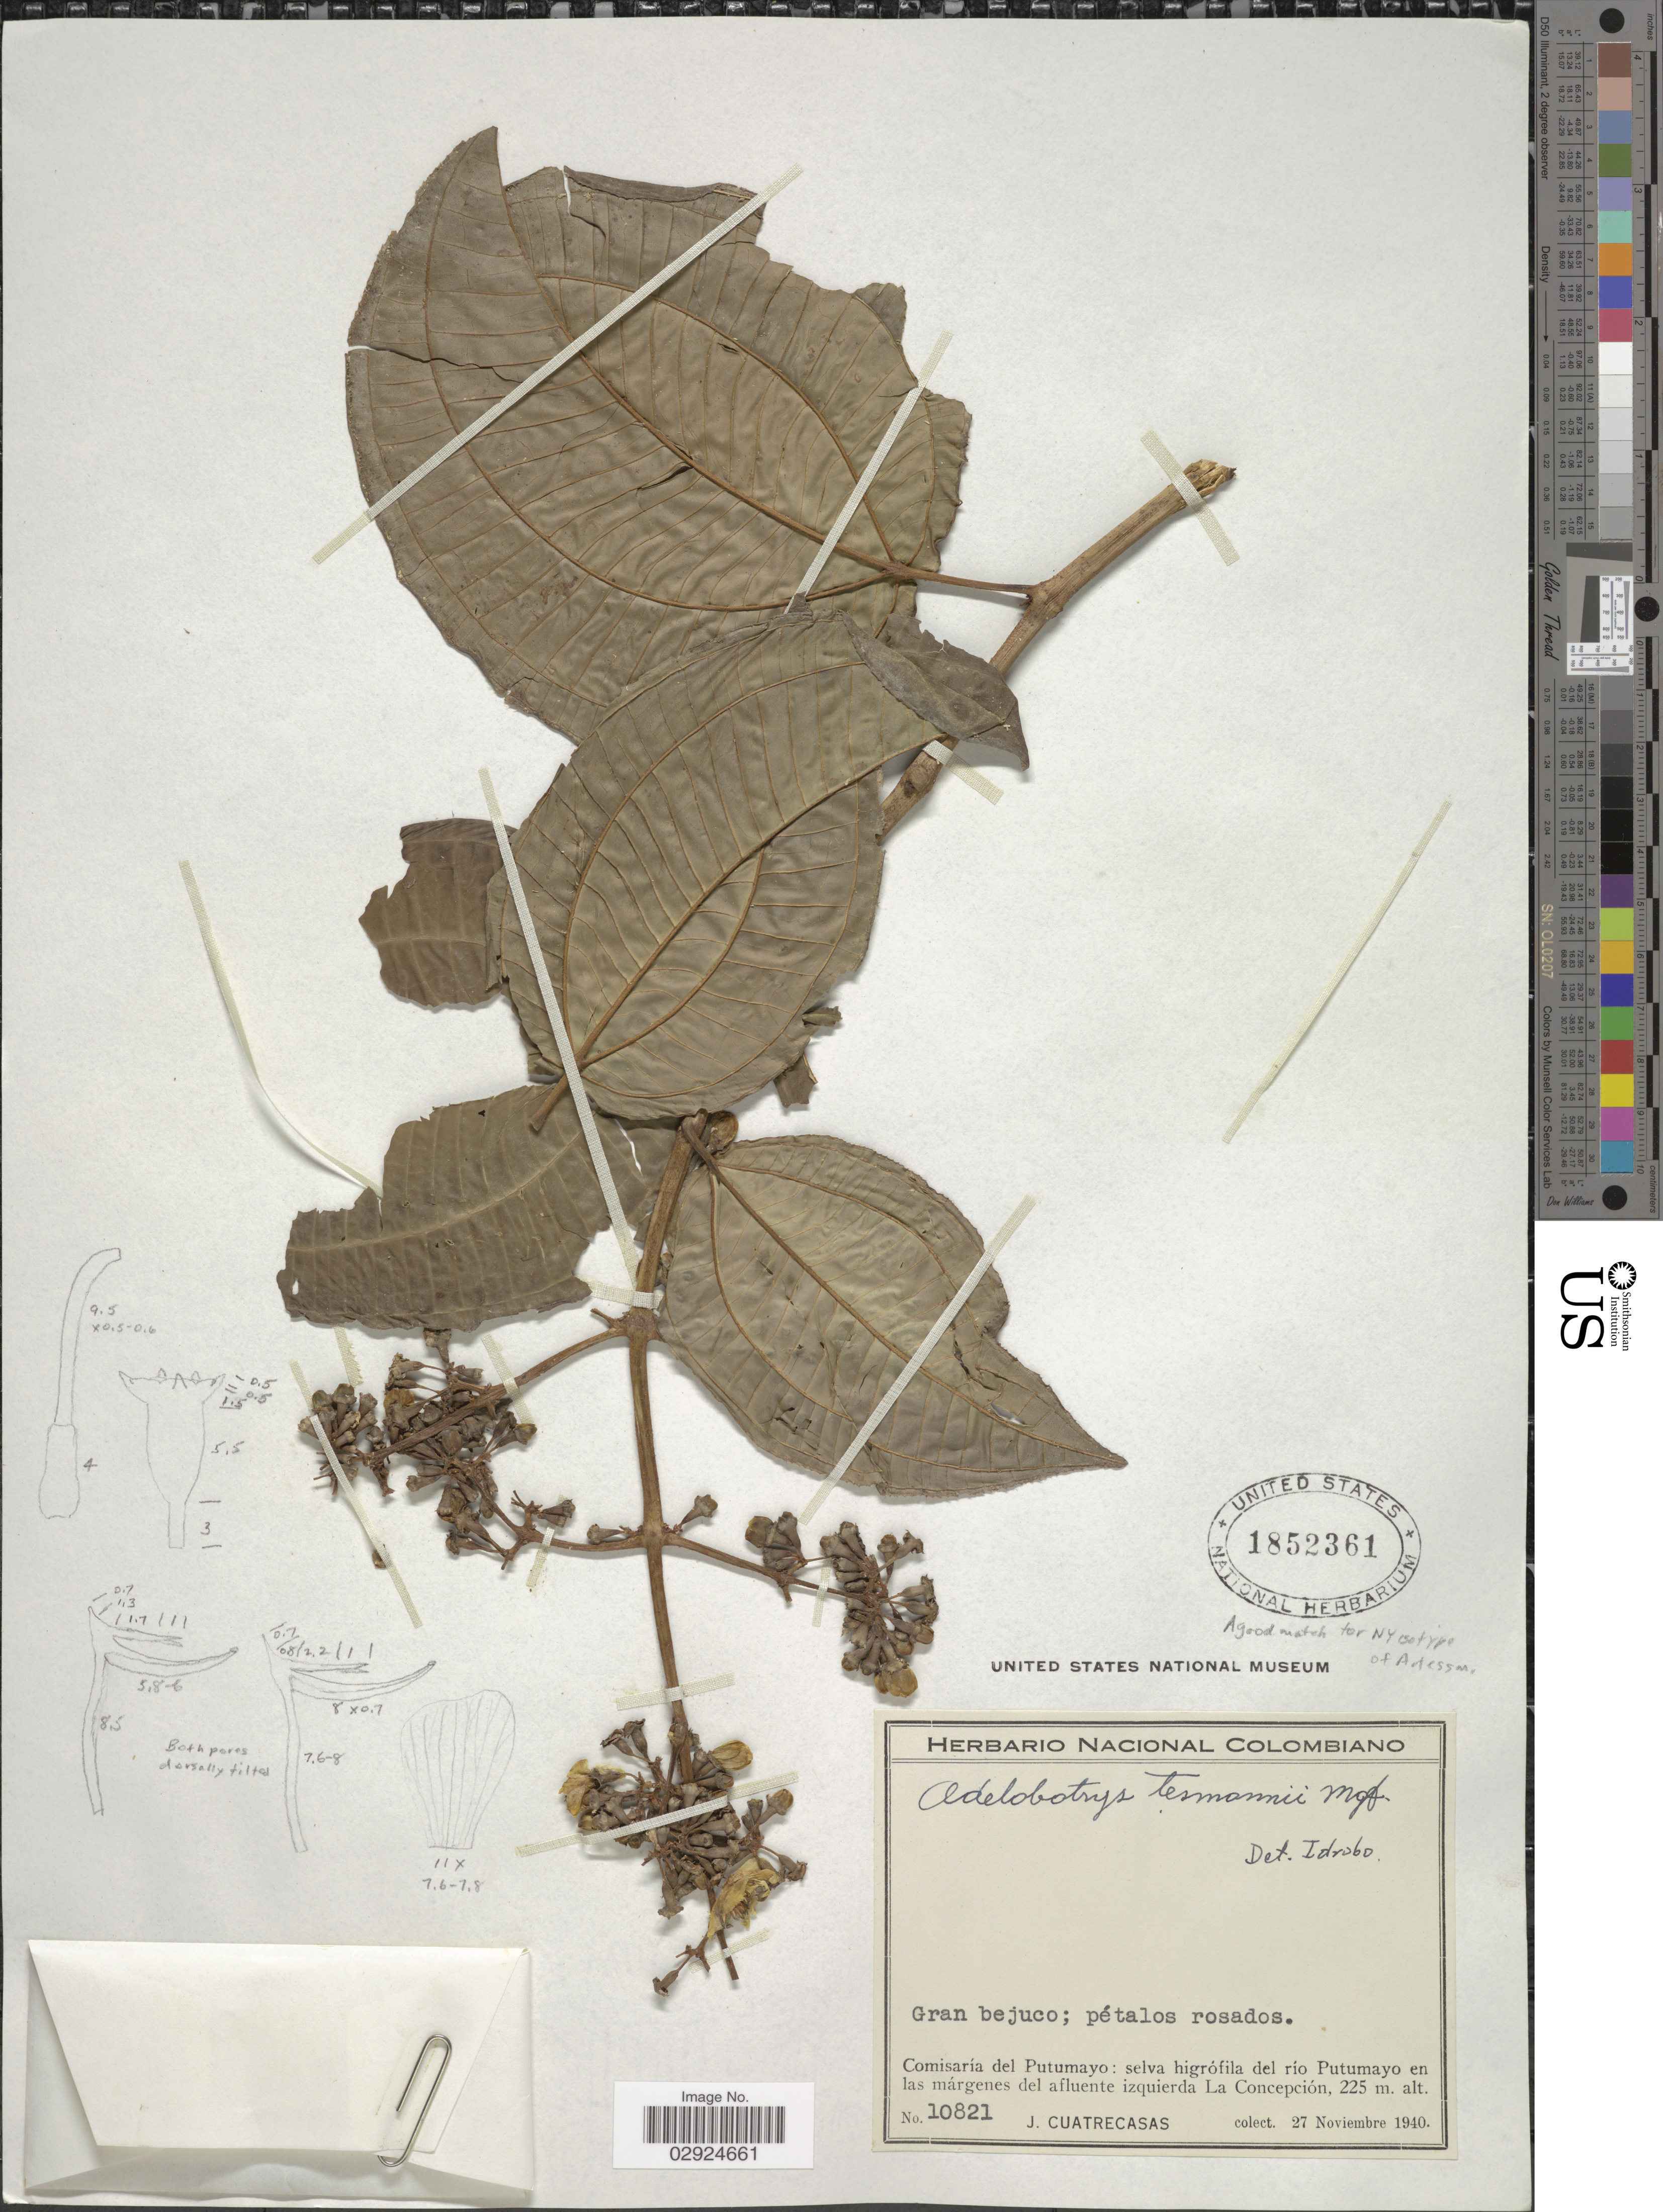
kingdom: Plantae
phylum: Tracheophyta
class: Magnoliopsida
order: Myrtales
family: Melastomataceae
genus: Adelobotrys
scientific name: Adelobotrys tessmannii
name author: Markgr.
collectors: J. Cuatrecasas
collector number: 10821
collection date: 1940-11-27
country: Colombia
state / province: Putumayo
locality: Comisaría del Putumayo: selva higrófila del río Putumayo en las márgenes del afluente izquierda La Concepción.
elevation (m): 225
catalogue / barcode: US 1852361